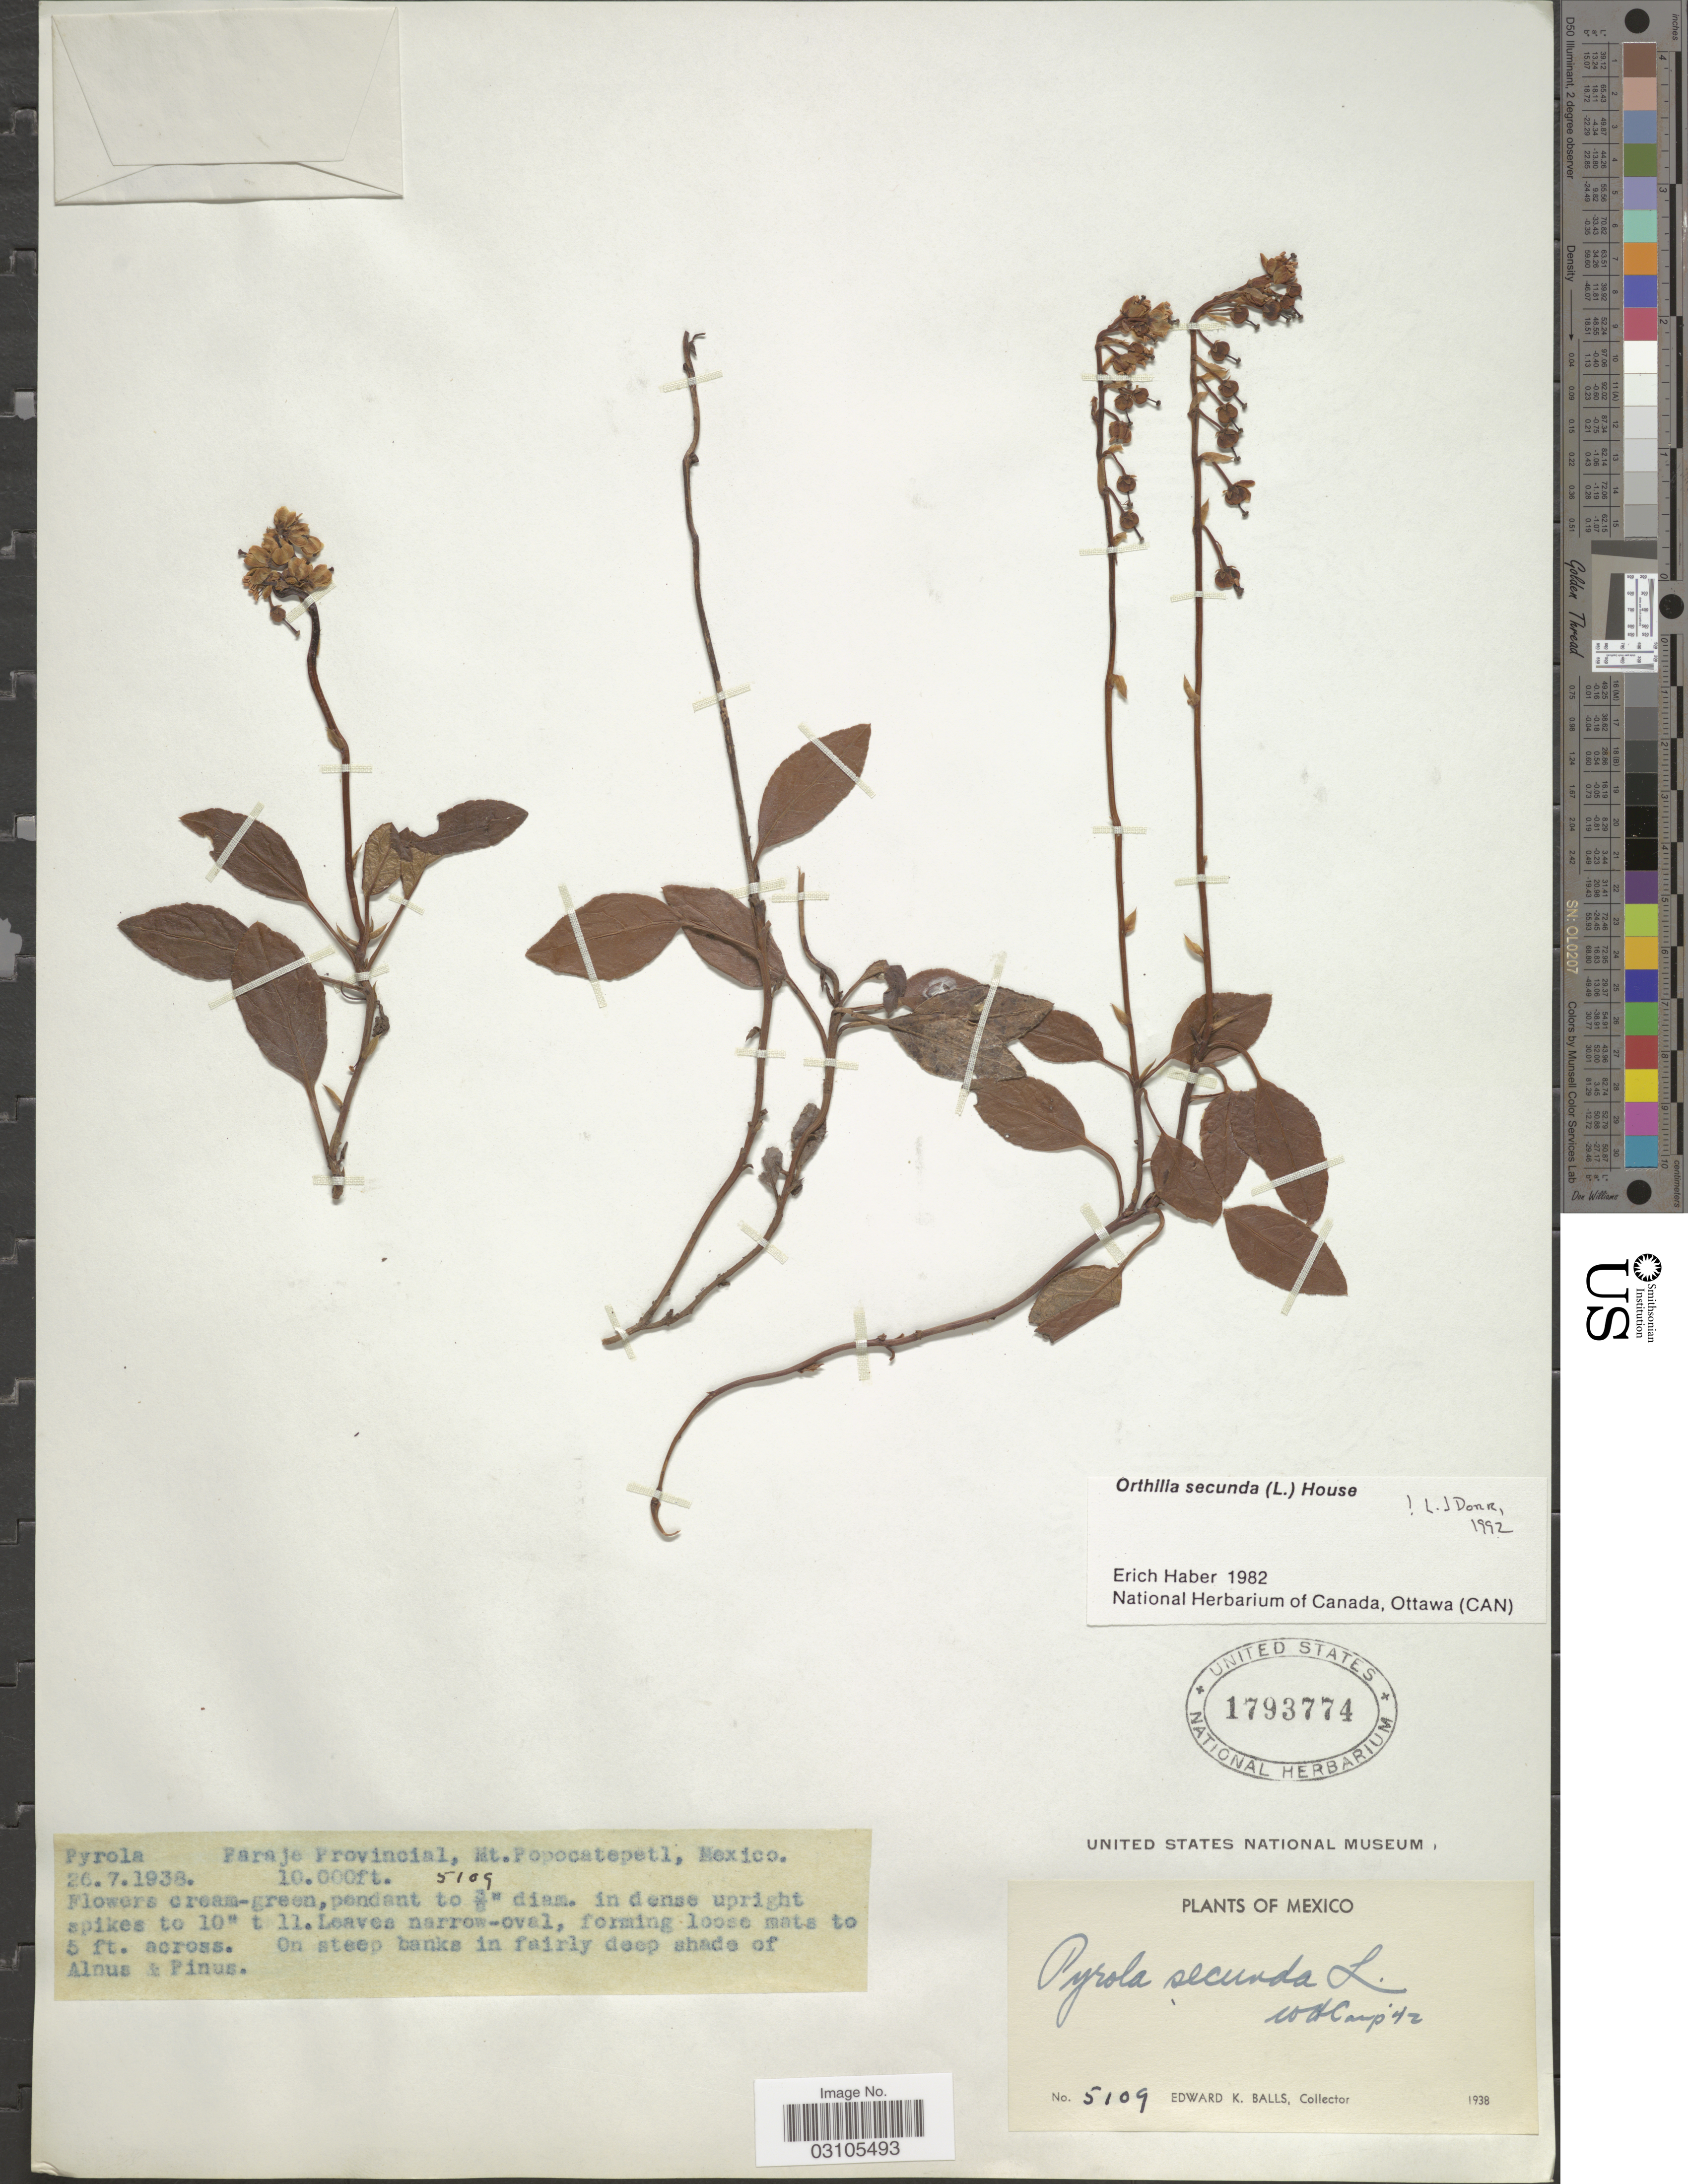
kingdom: Plantae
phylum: Tracheophyta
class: Magnoliopsida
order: Ericales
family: Ericaceae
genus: Orthilia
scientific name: Orthilia secunda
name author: (L.) House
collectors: E. K. Balls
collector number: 5109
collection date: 1938-07-26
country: Mexico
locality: Paraje Provincial, Mt. Popocatepetl.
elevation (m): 3048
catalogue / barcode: US 1793774